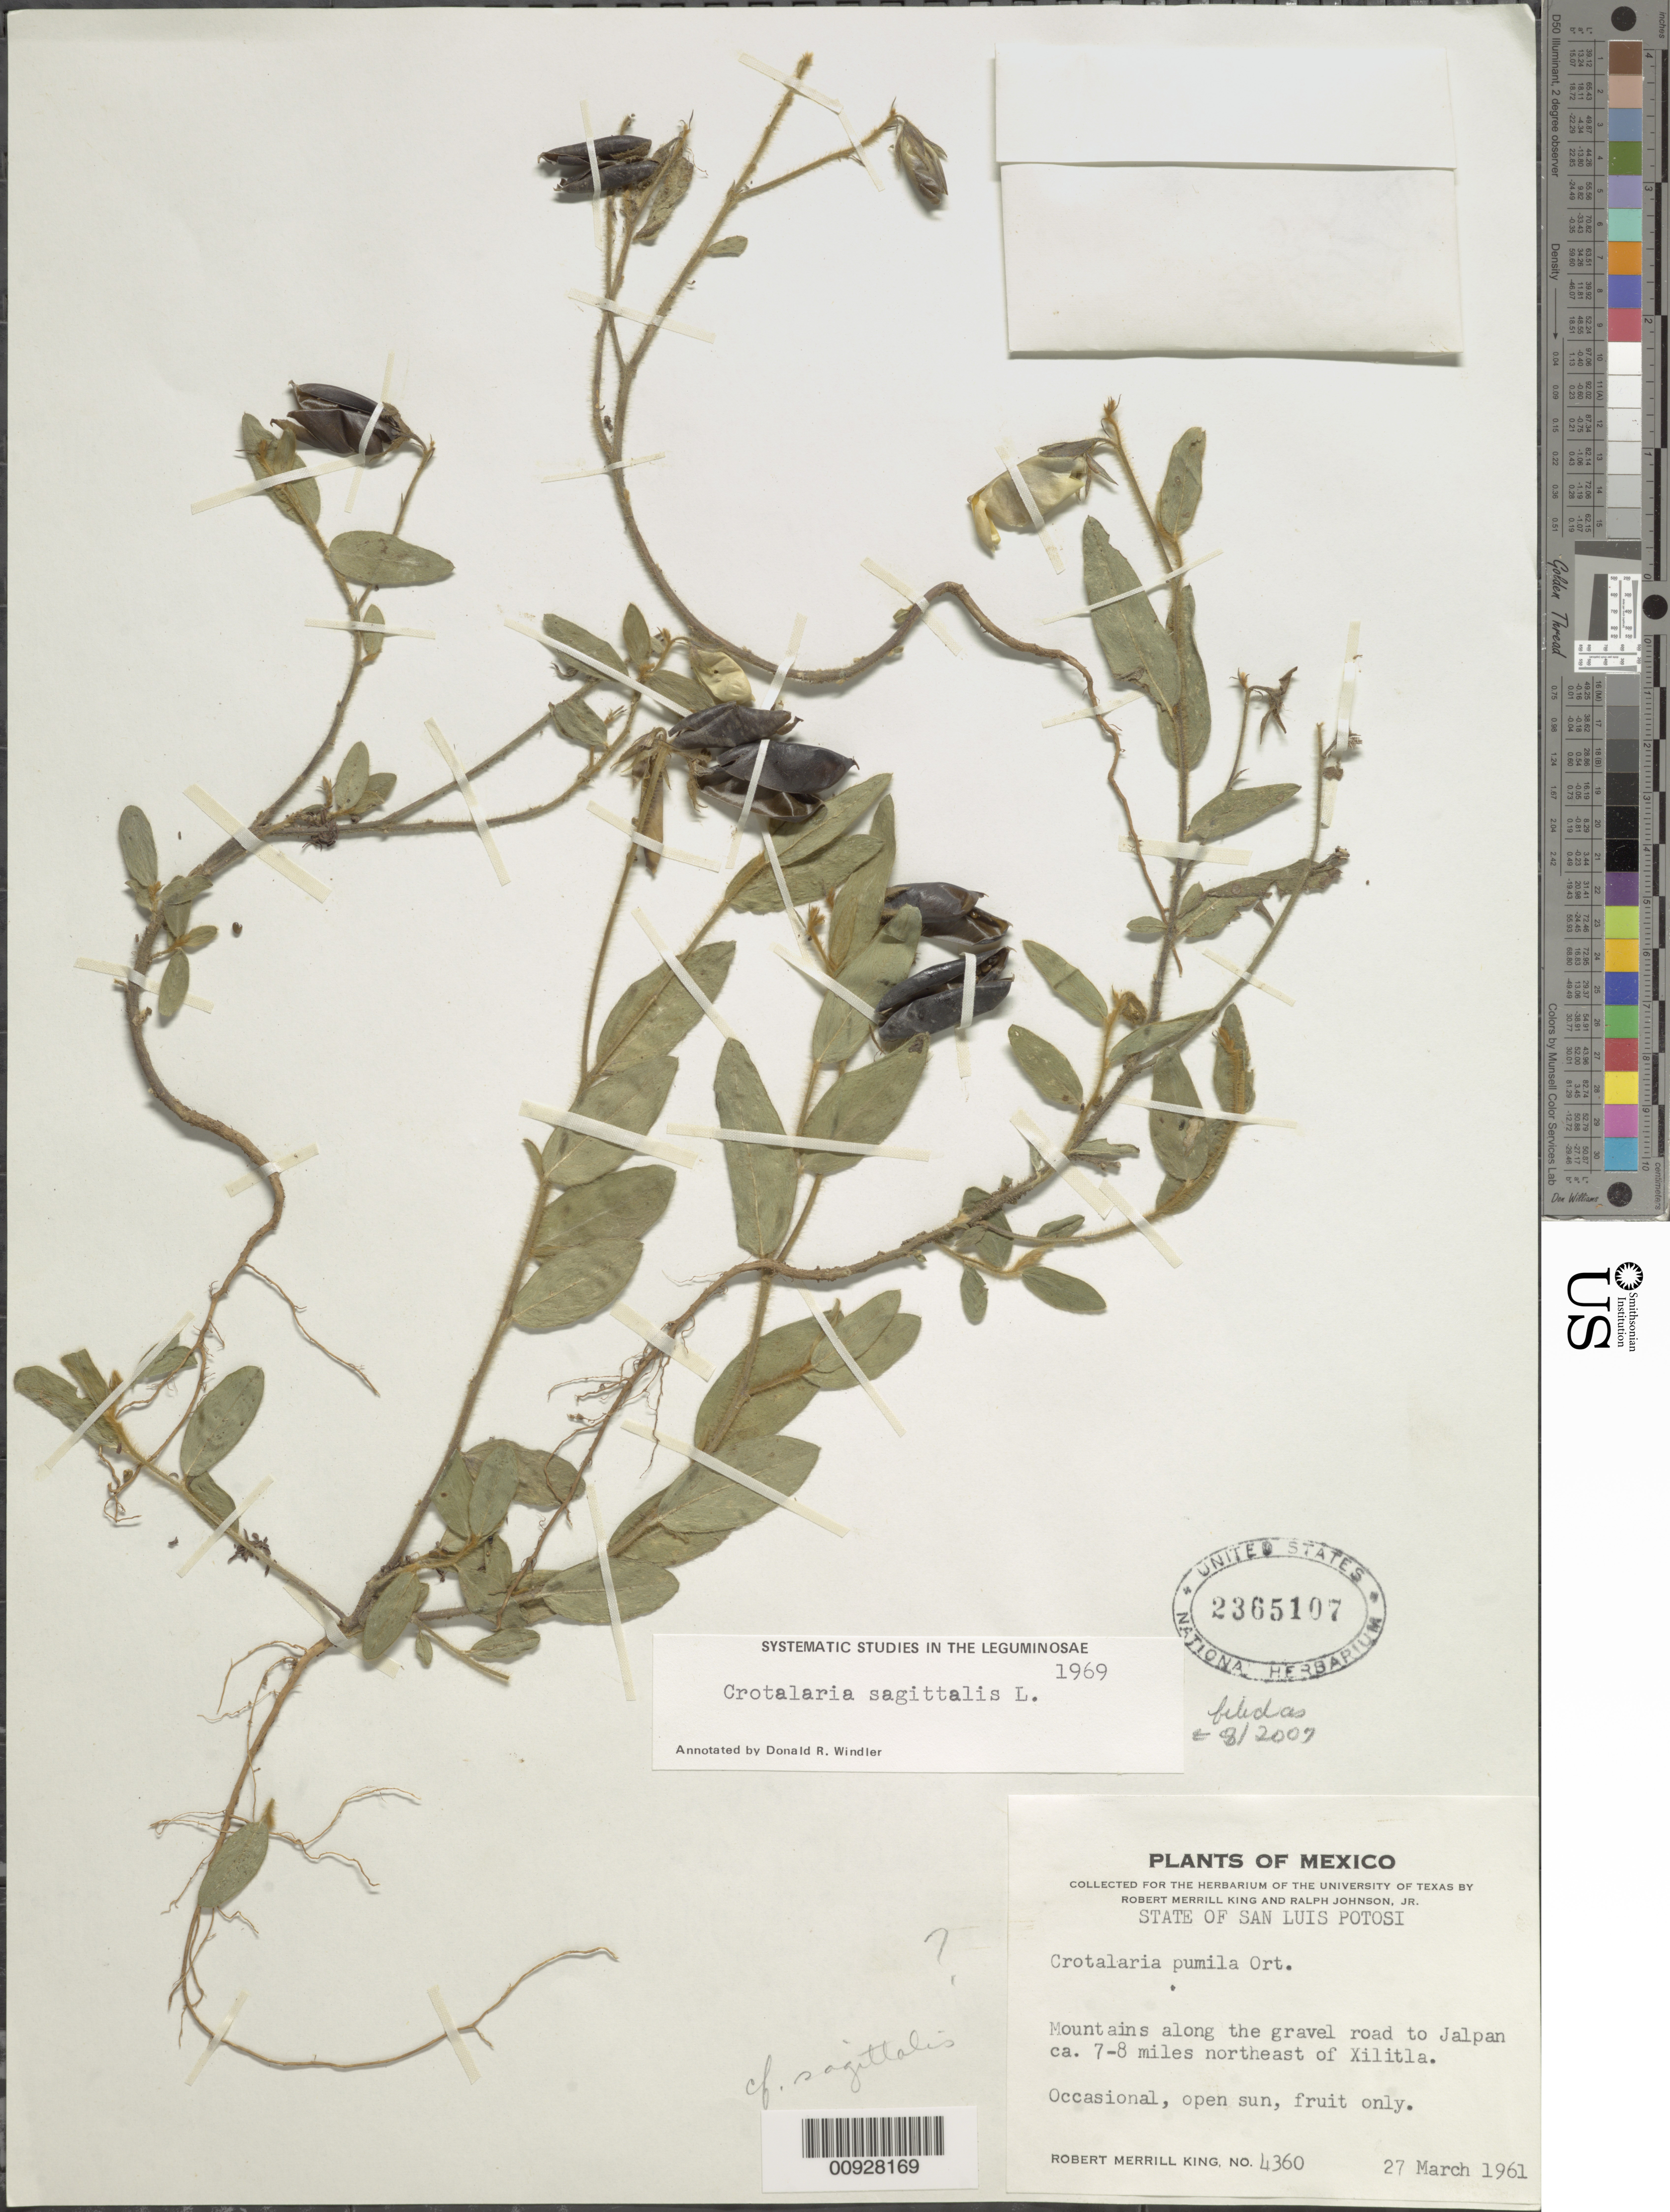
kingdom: Plantae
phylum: Tracheophyta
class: Magnoliopsida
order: Fabales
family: Fabaceae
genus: Crotalaria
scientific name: Crotalaria sagittalis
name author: L.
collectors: R. M. King & R. Johnson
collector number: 4360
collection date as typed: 27 Mar 1961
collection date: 1961-03-27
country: Mexico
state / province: San Luis Potosí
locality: Along the gravel road to Jalpan ca. 7-8 miles northeast of Xilitla.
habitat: Mountains. Open sun.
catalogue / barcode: US 2365107